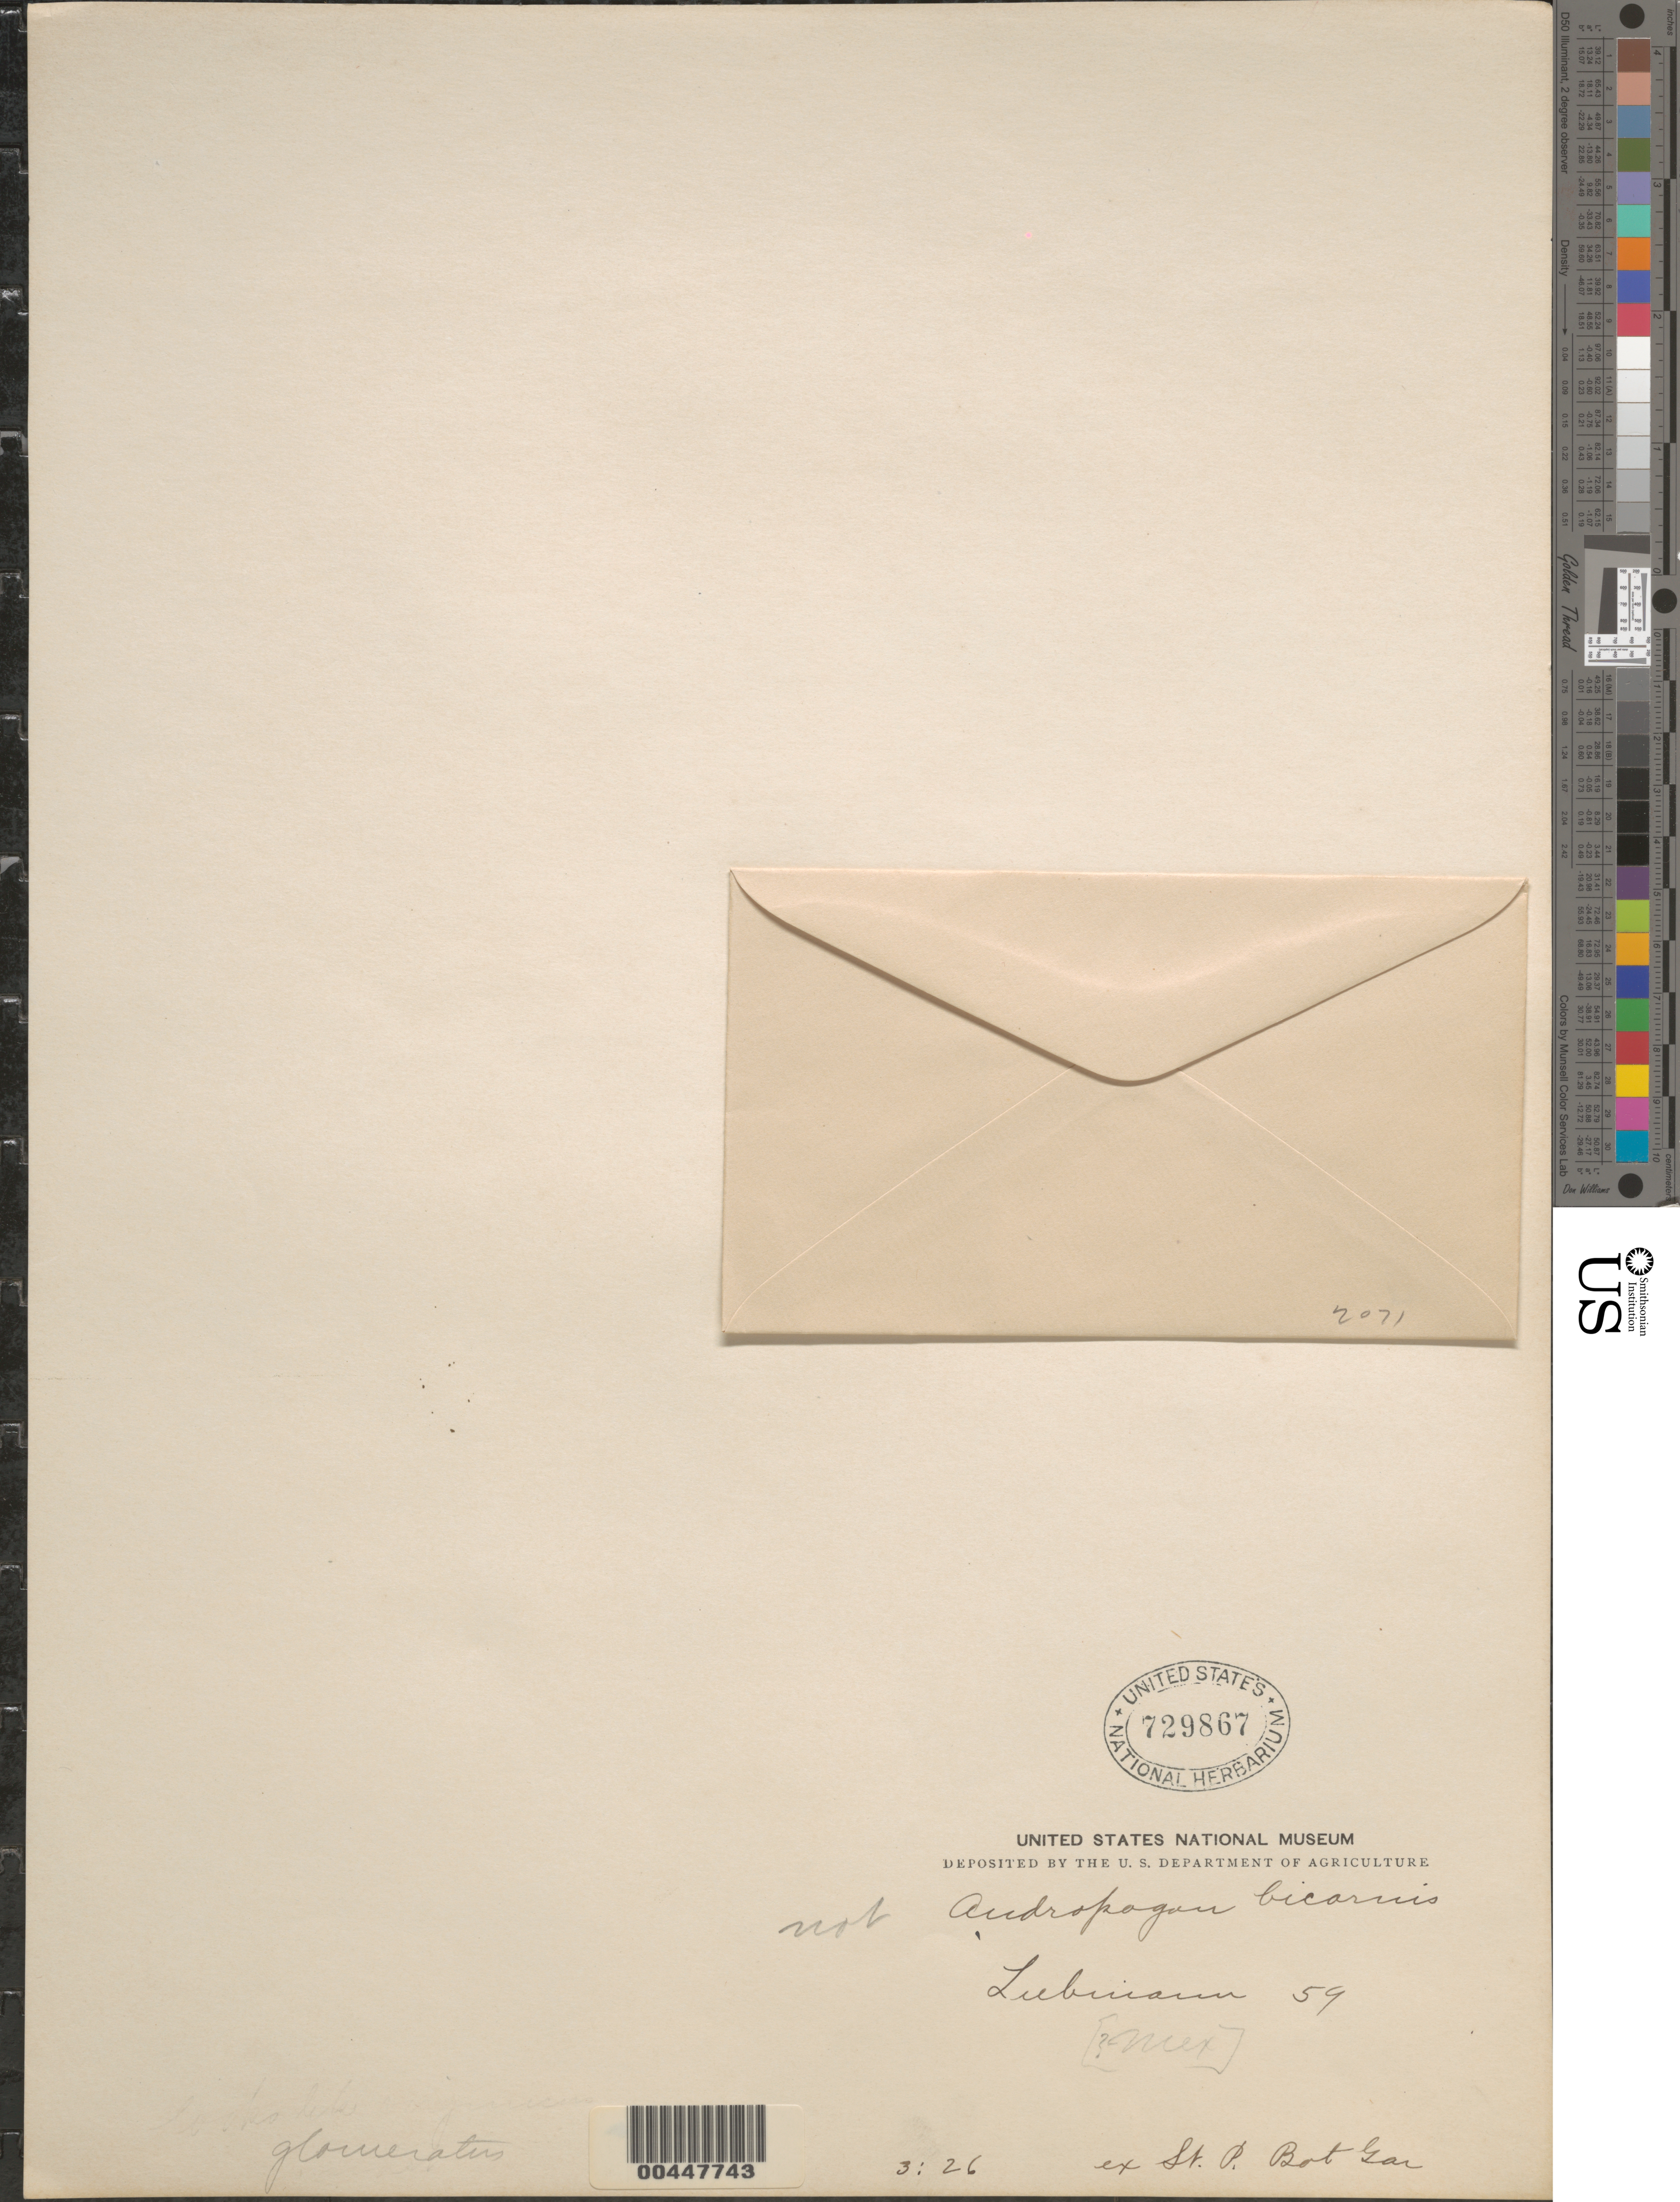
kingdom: Plantae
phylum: Tracheophyta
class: Liliopsida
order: Poales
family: Poaceae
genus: Andropogon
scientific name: Andropogon glomeratus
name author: (Walter) Britton, Stearns & Poggenb.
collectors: F. M. Liebmann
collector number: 59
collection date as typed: Mar 1926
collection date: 1926-03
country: Mexico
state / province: Durango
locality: San Ramon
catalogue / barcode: US 729867